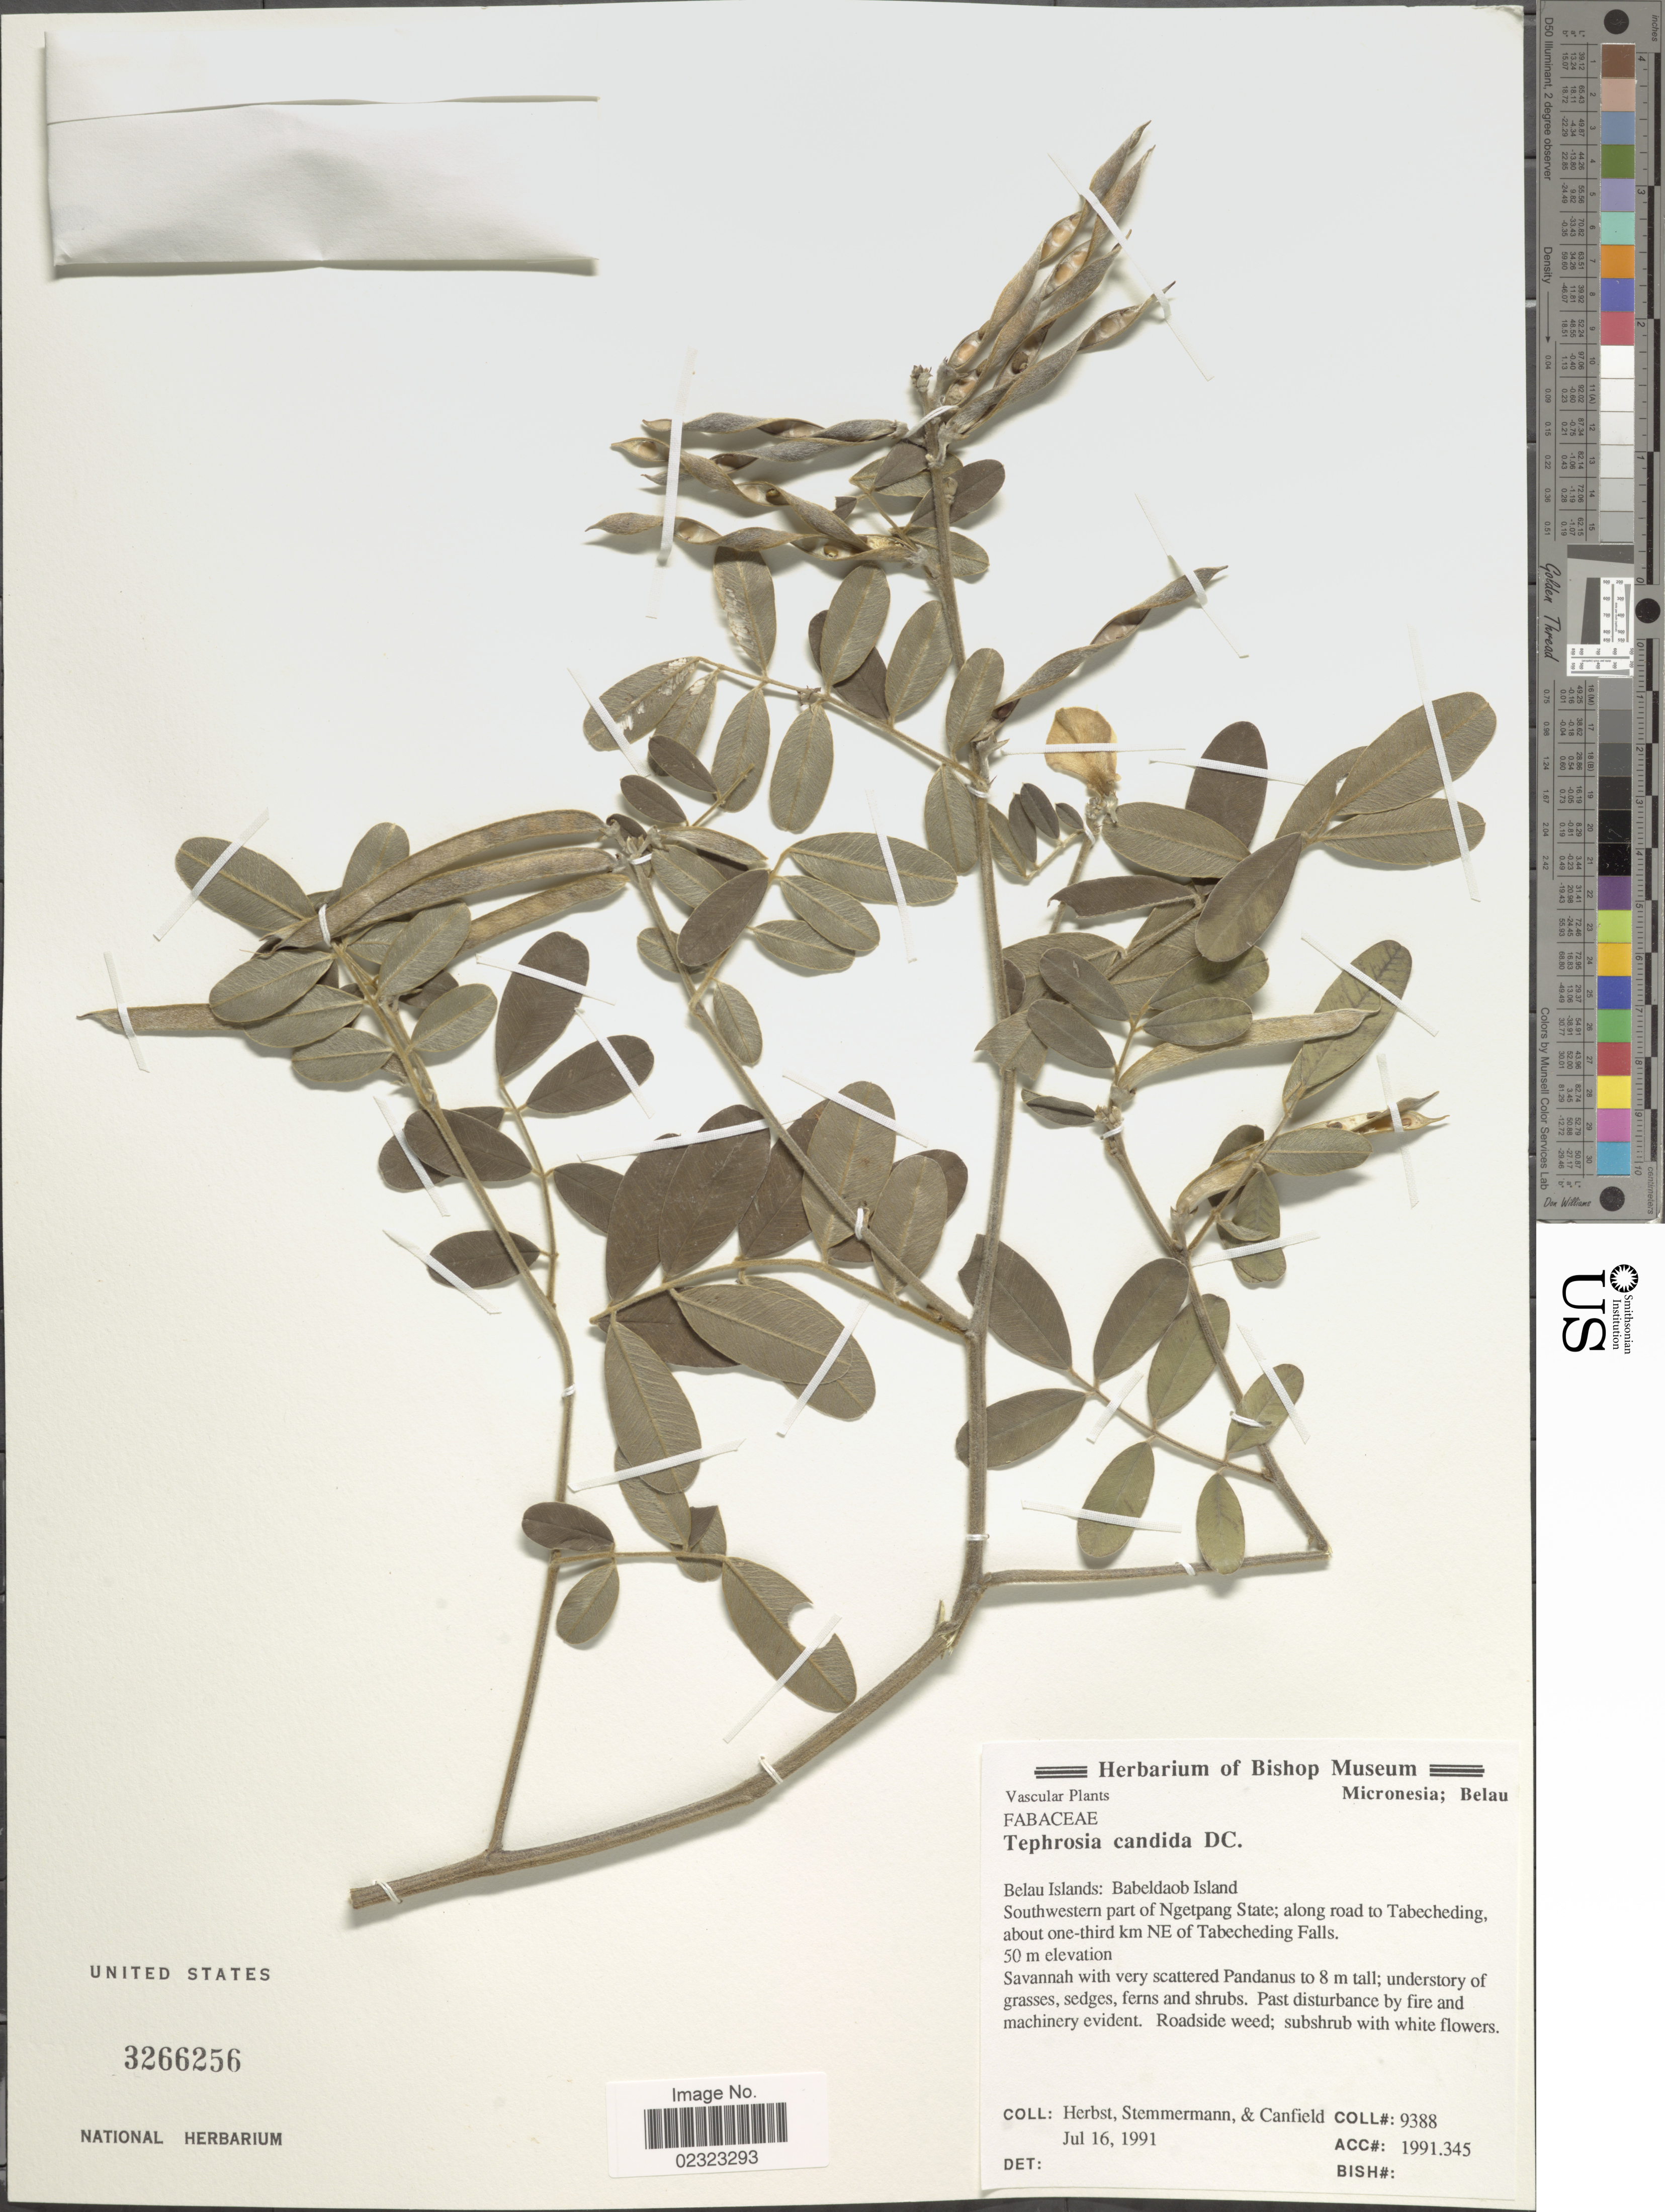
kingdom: Plantae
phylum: Tracheophyta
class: Magnoliopsida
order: Fabales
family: Fabaceae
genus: Tephrosia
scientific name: Tephrosia candida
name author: DC.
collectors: -. Herbst, -. Stemmermann & -. Canfield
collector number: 9388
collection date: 1991-07-16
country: Palau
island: Babeldaob [Babelthuap]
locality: Babeldaob Island, southwestern part of Ngetpang State; along road to Tabecheding about one-third km NE of Tabecheding Falls.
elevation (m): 50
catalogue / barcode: US 3266256